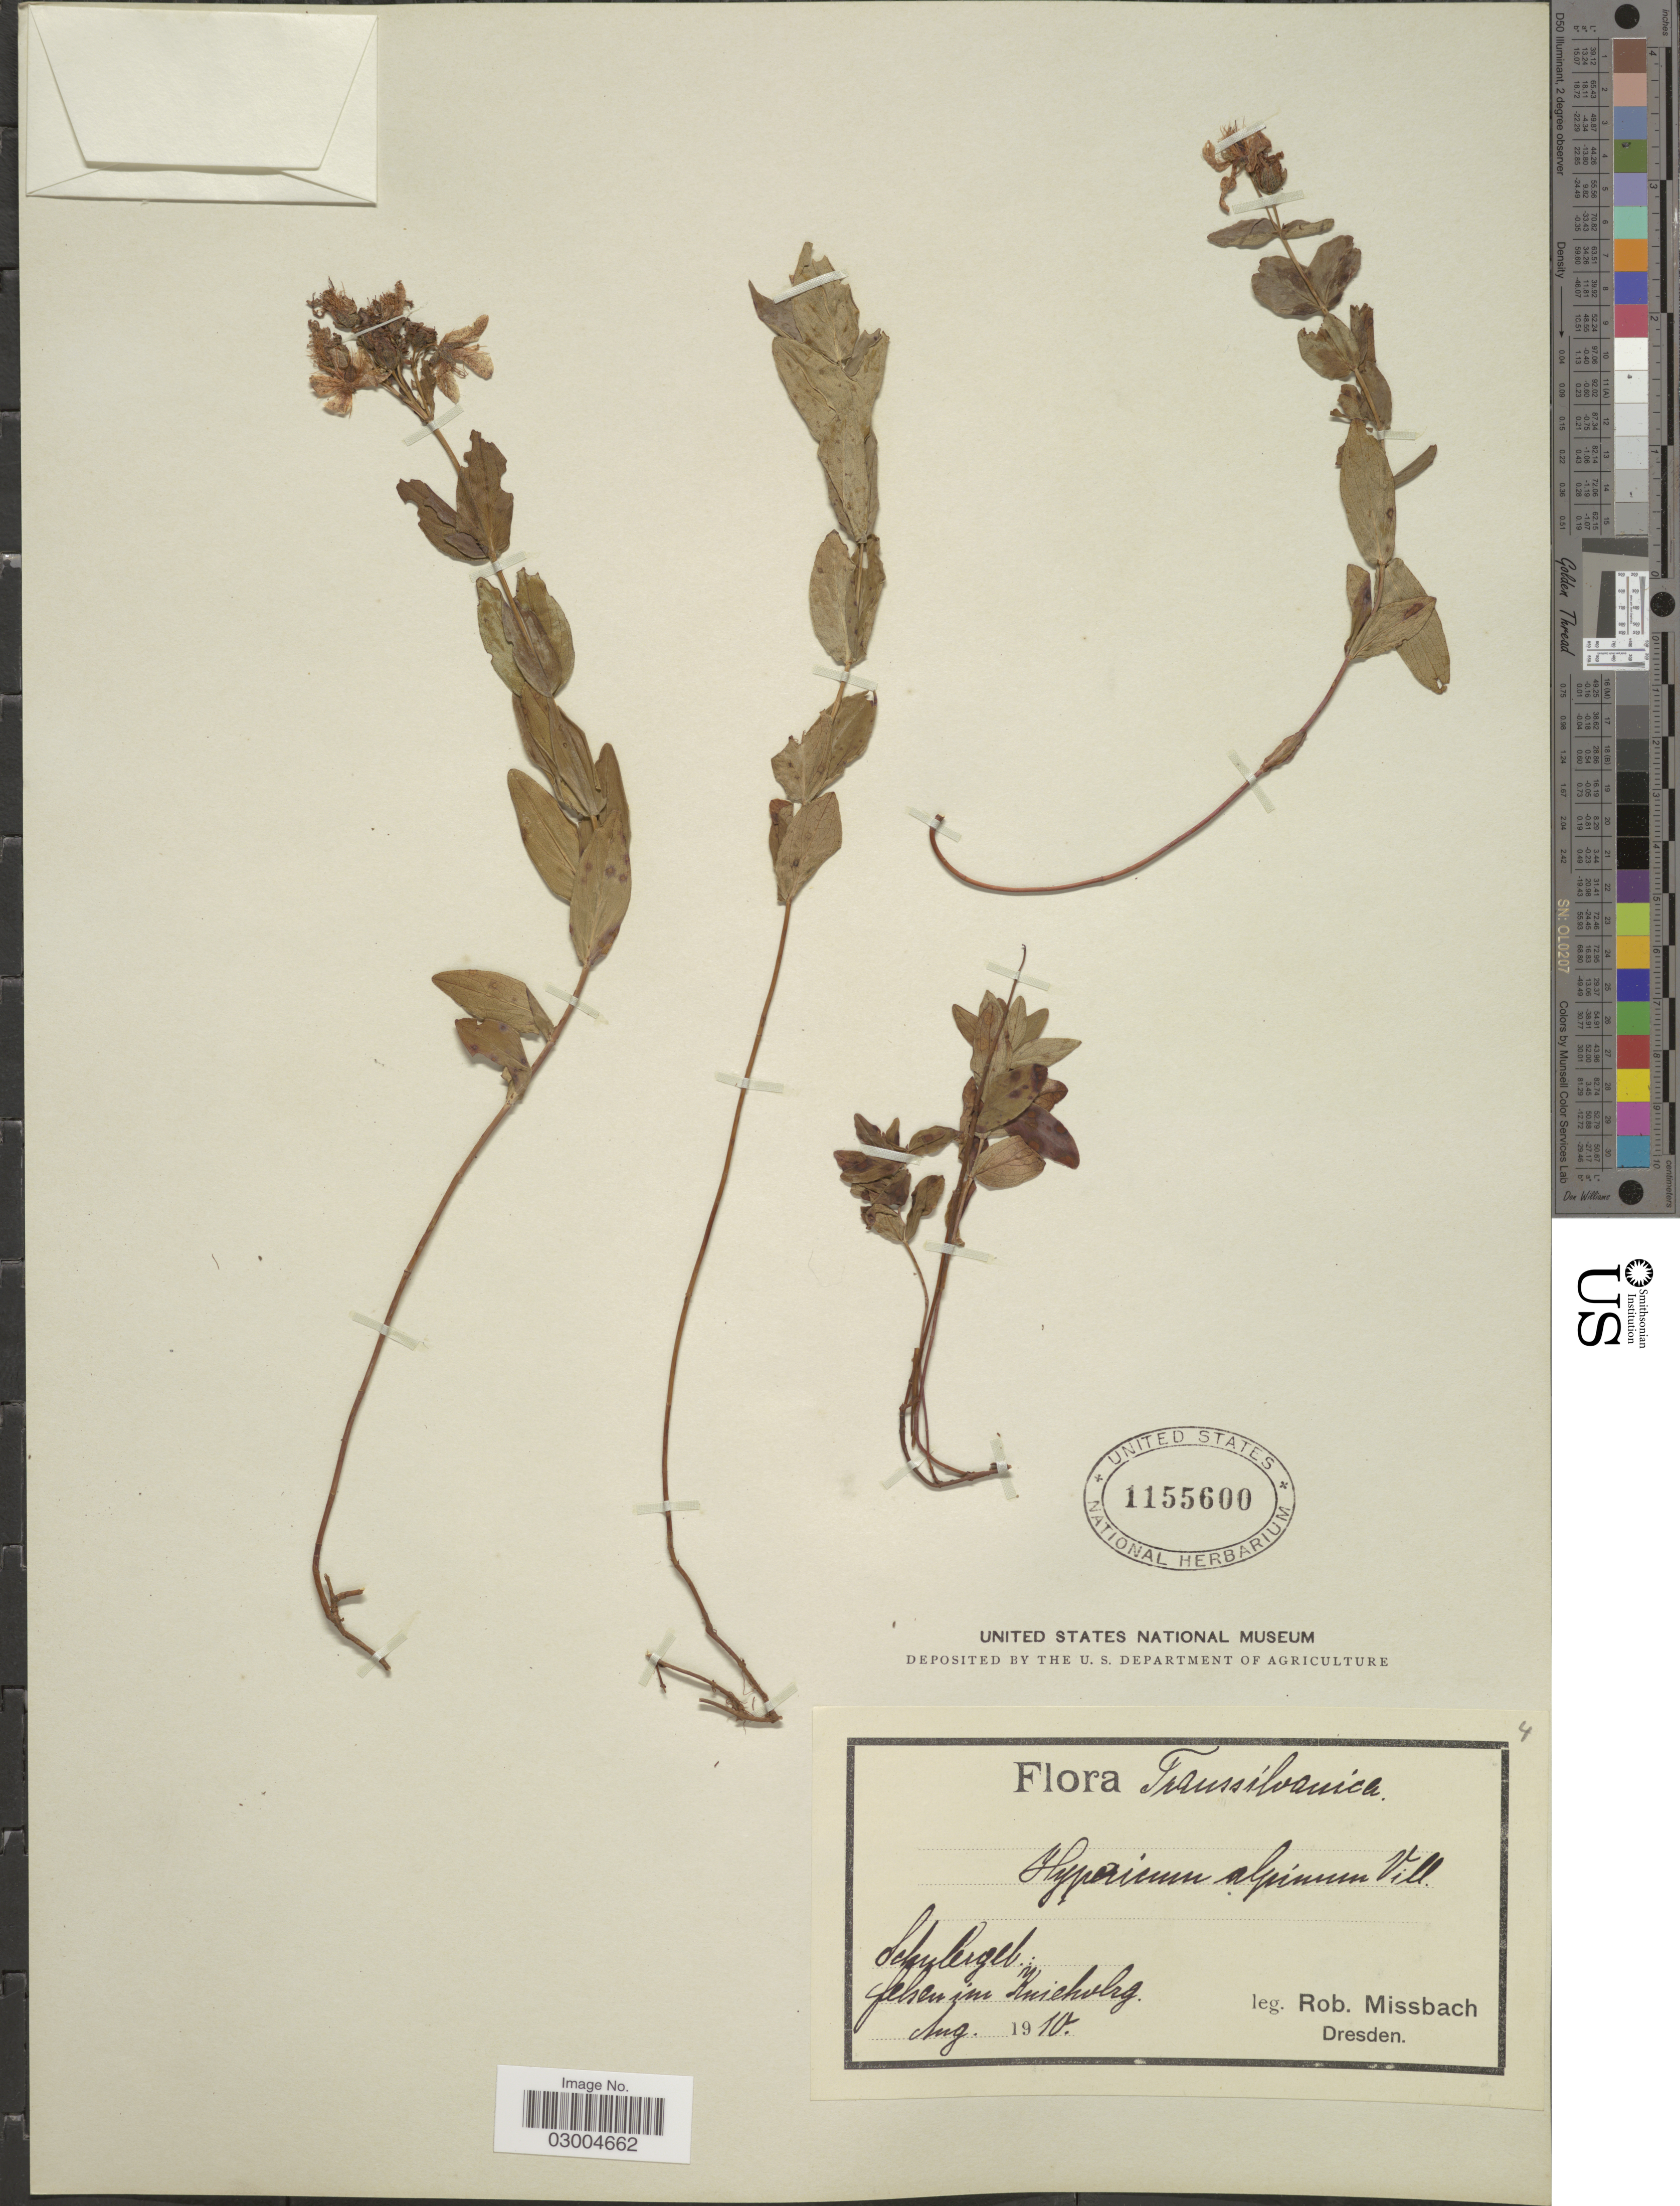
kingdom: Plantae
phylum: Tracheophyta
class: Magnoliopsida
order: Malpighiales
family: Hypericaceae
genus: Hypericum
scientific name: Hypericum alpinum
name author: Vill.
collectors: R. Missbach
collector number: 4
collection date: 1910-08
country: Romania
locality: Transsilvanica. Schulergel.: felsen in Kniehvlrg [interpreted].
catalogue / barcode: US 1155600